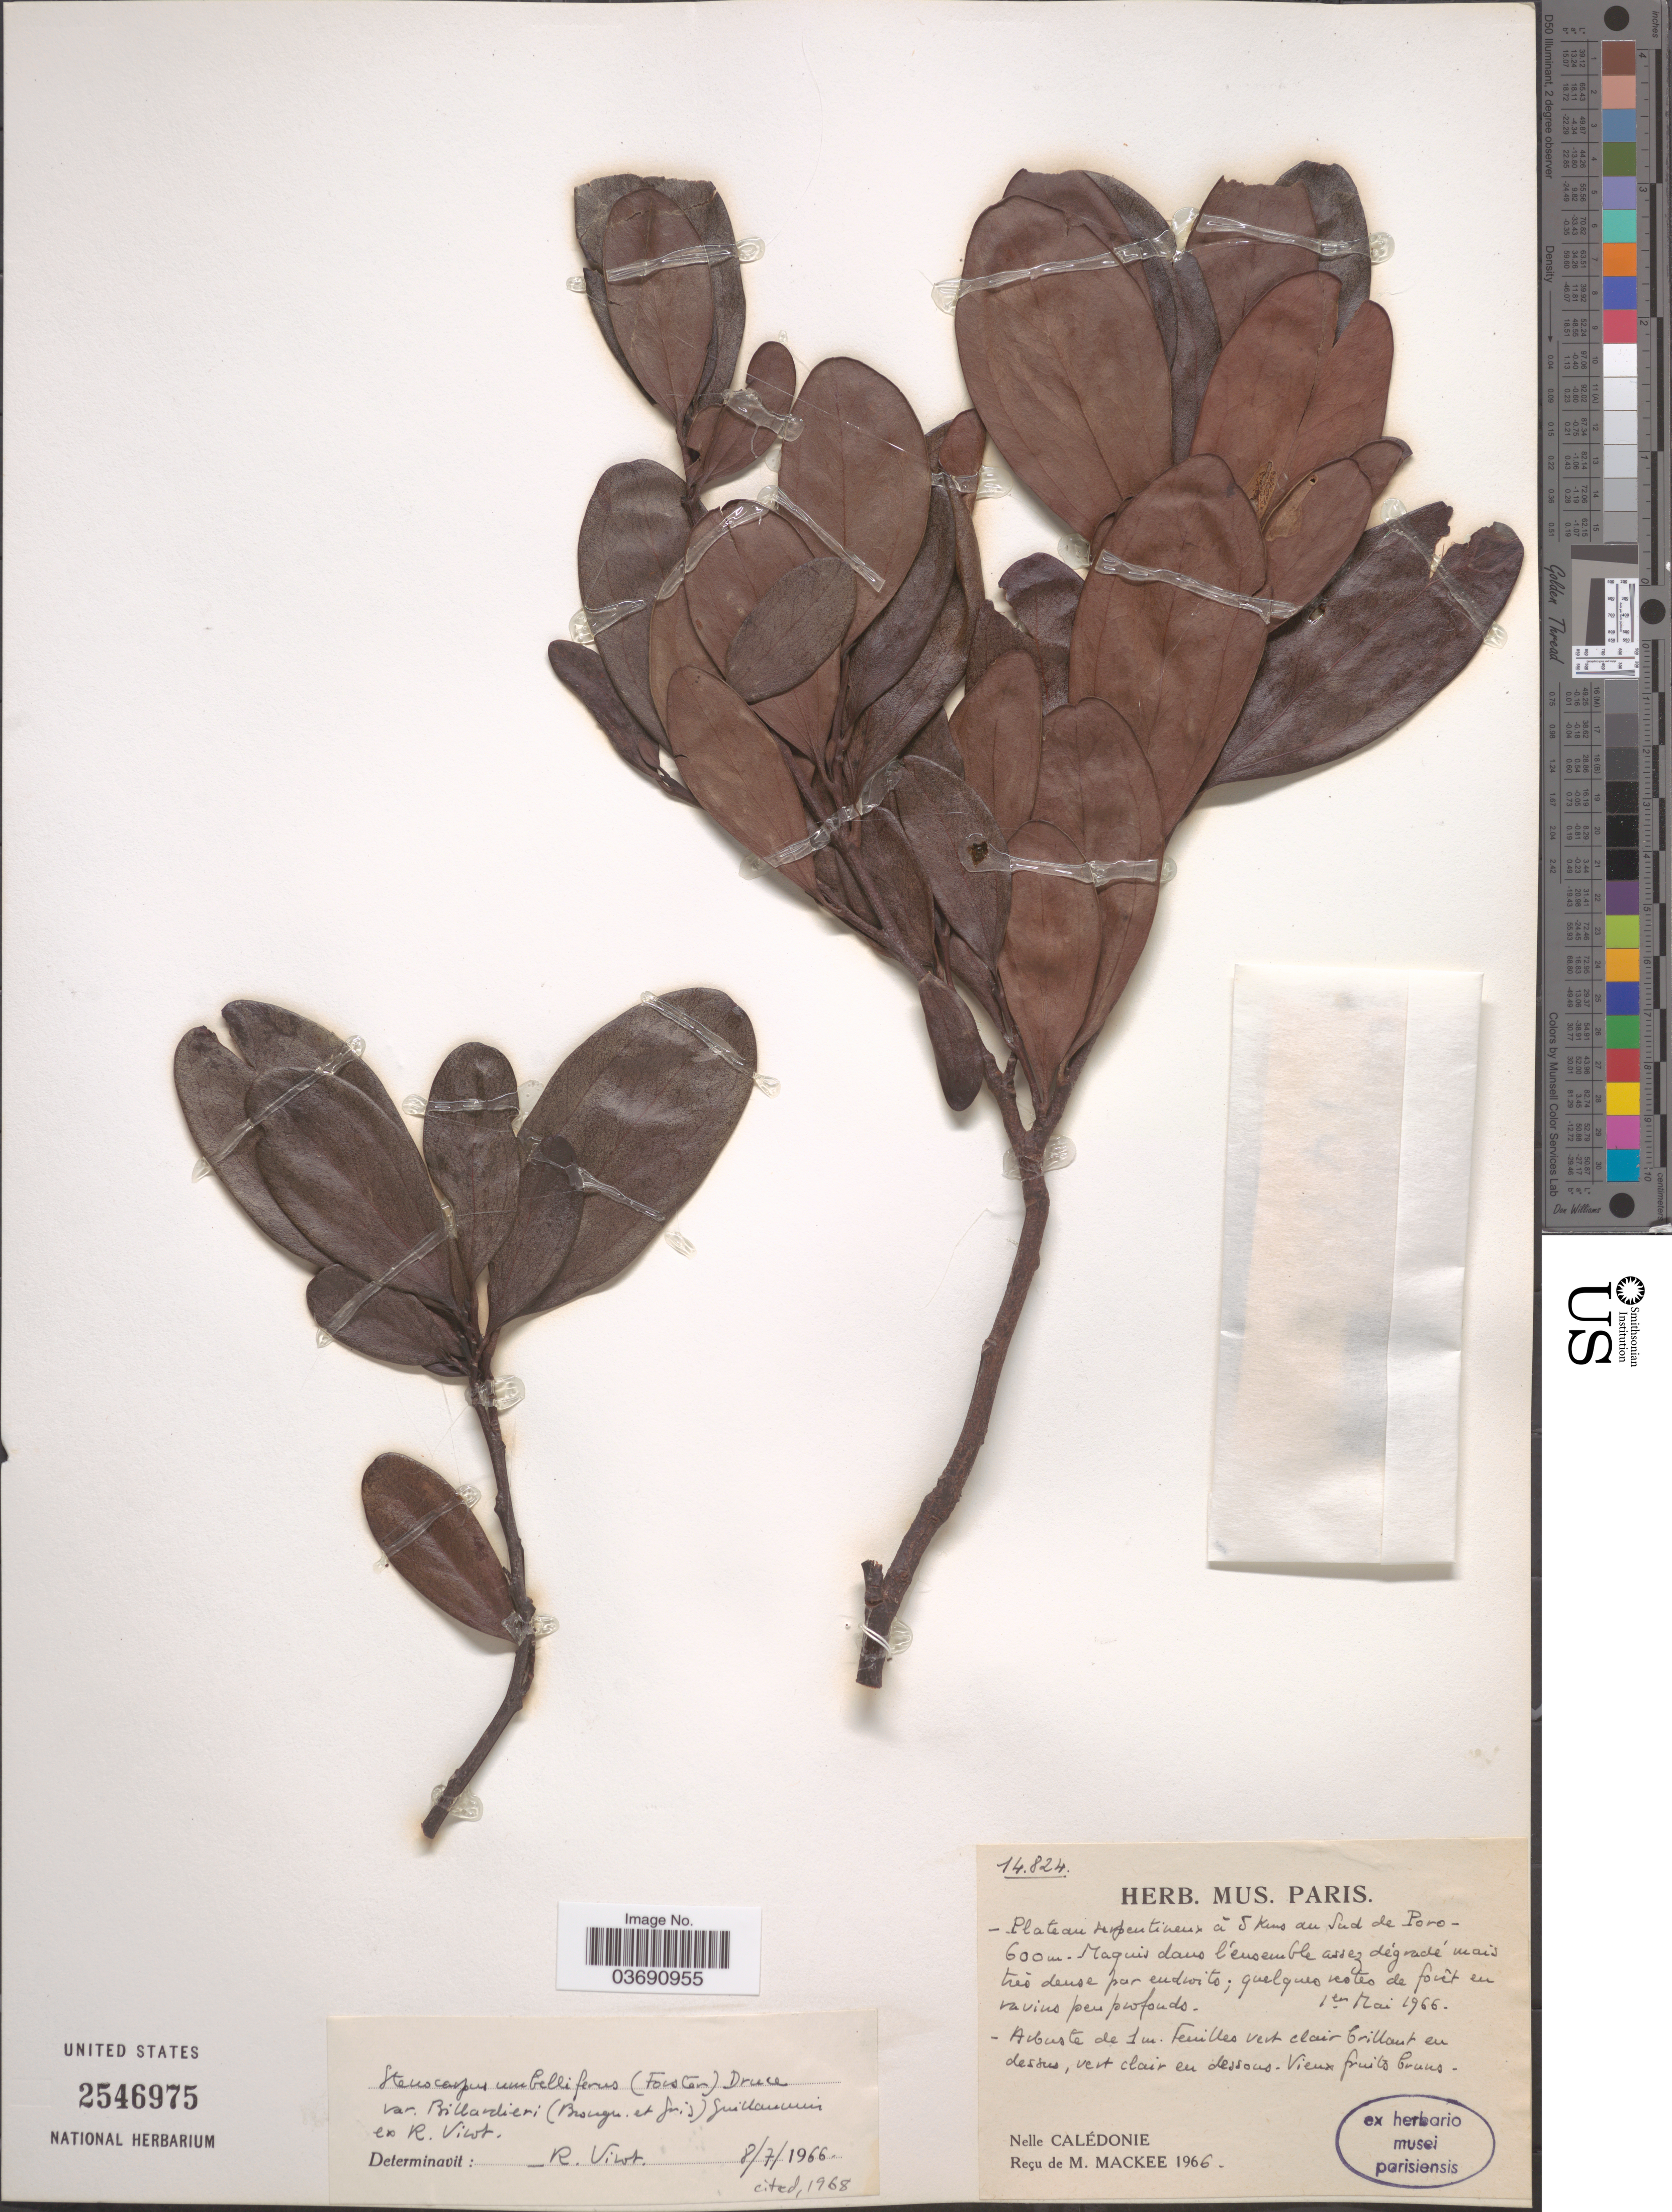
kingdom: Plantae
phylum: Tracheophyta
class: Magnoliopsida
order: Proteales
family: Proteaceae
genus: Stenocarpus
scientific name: Stenocarpus umbellifer var. billardieri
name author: (Brongn. & Gris) Guillaumin ex R. Virot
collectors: M. Mackee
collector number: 14824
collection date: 1966-05-01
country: New Caledonia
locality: Plateau serpentineux á 5 Kms au Sud de Poro. Nelle Calédonie.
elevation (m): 600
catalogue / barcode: US 2546975